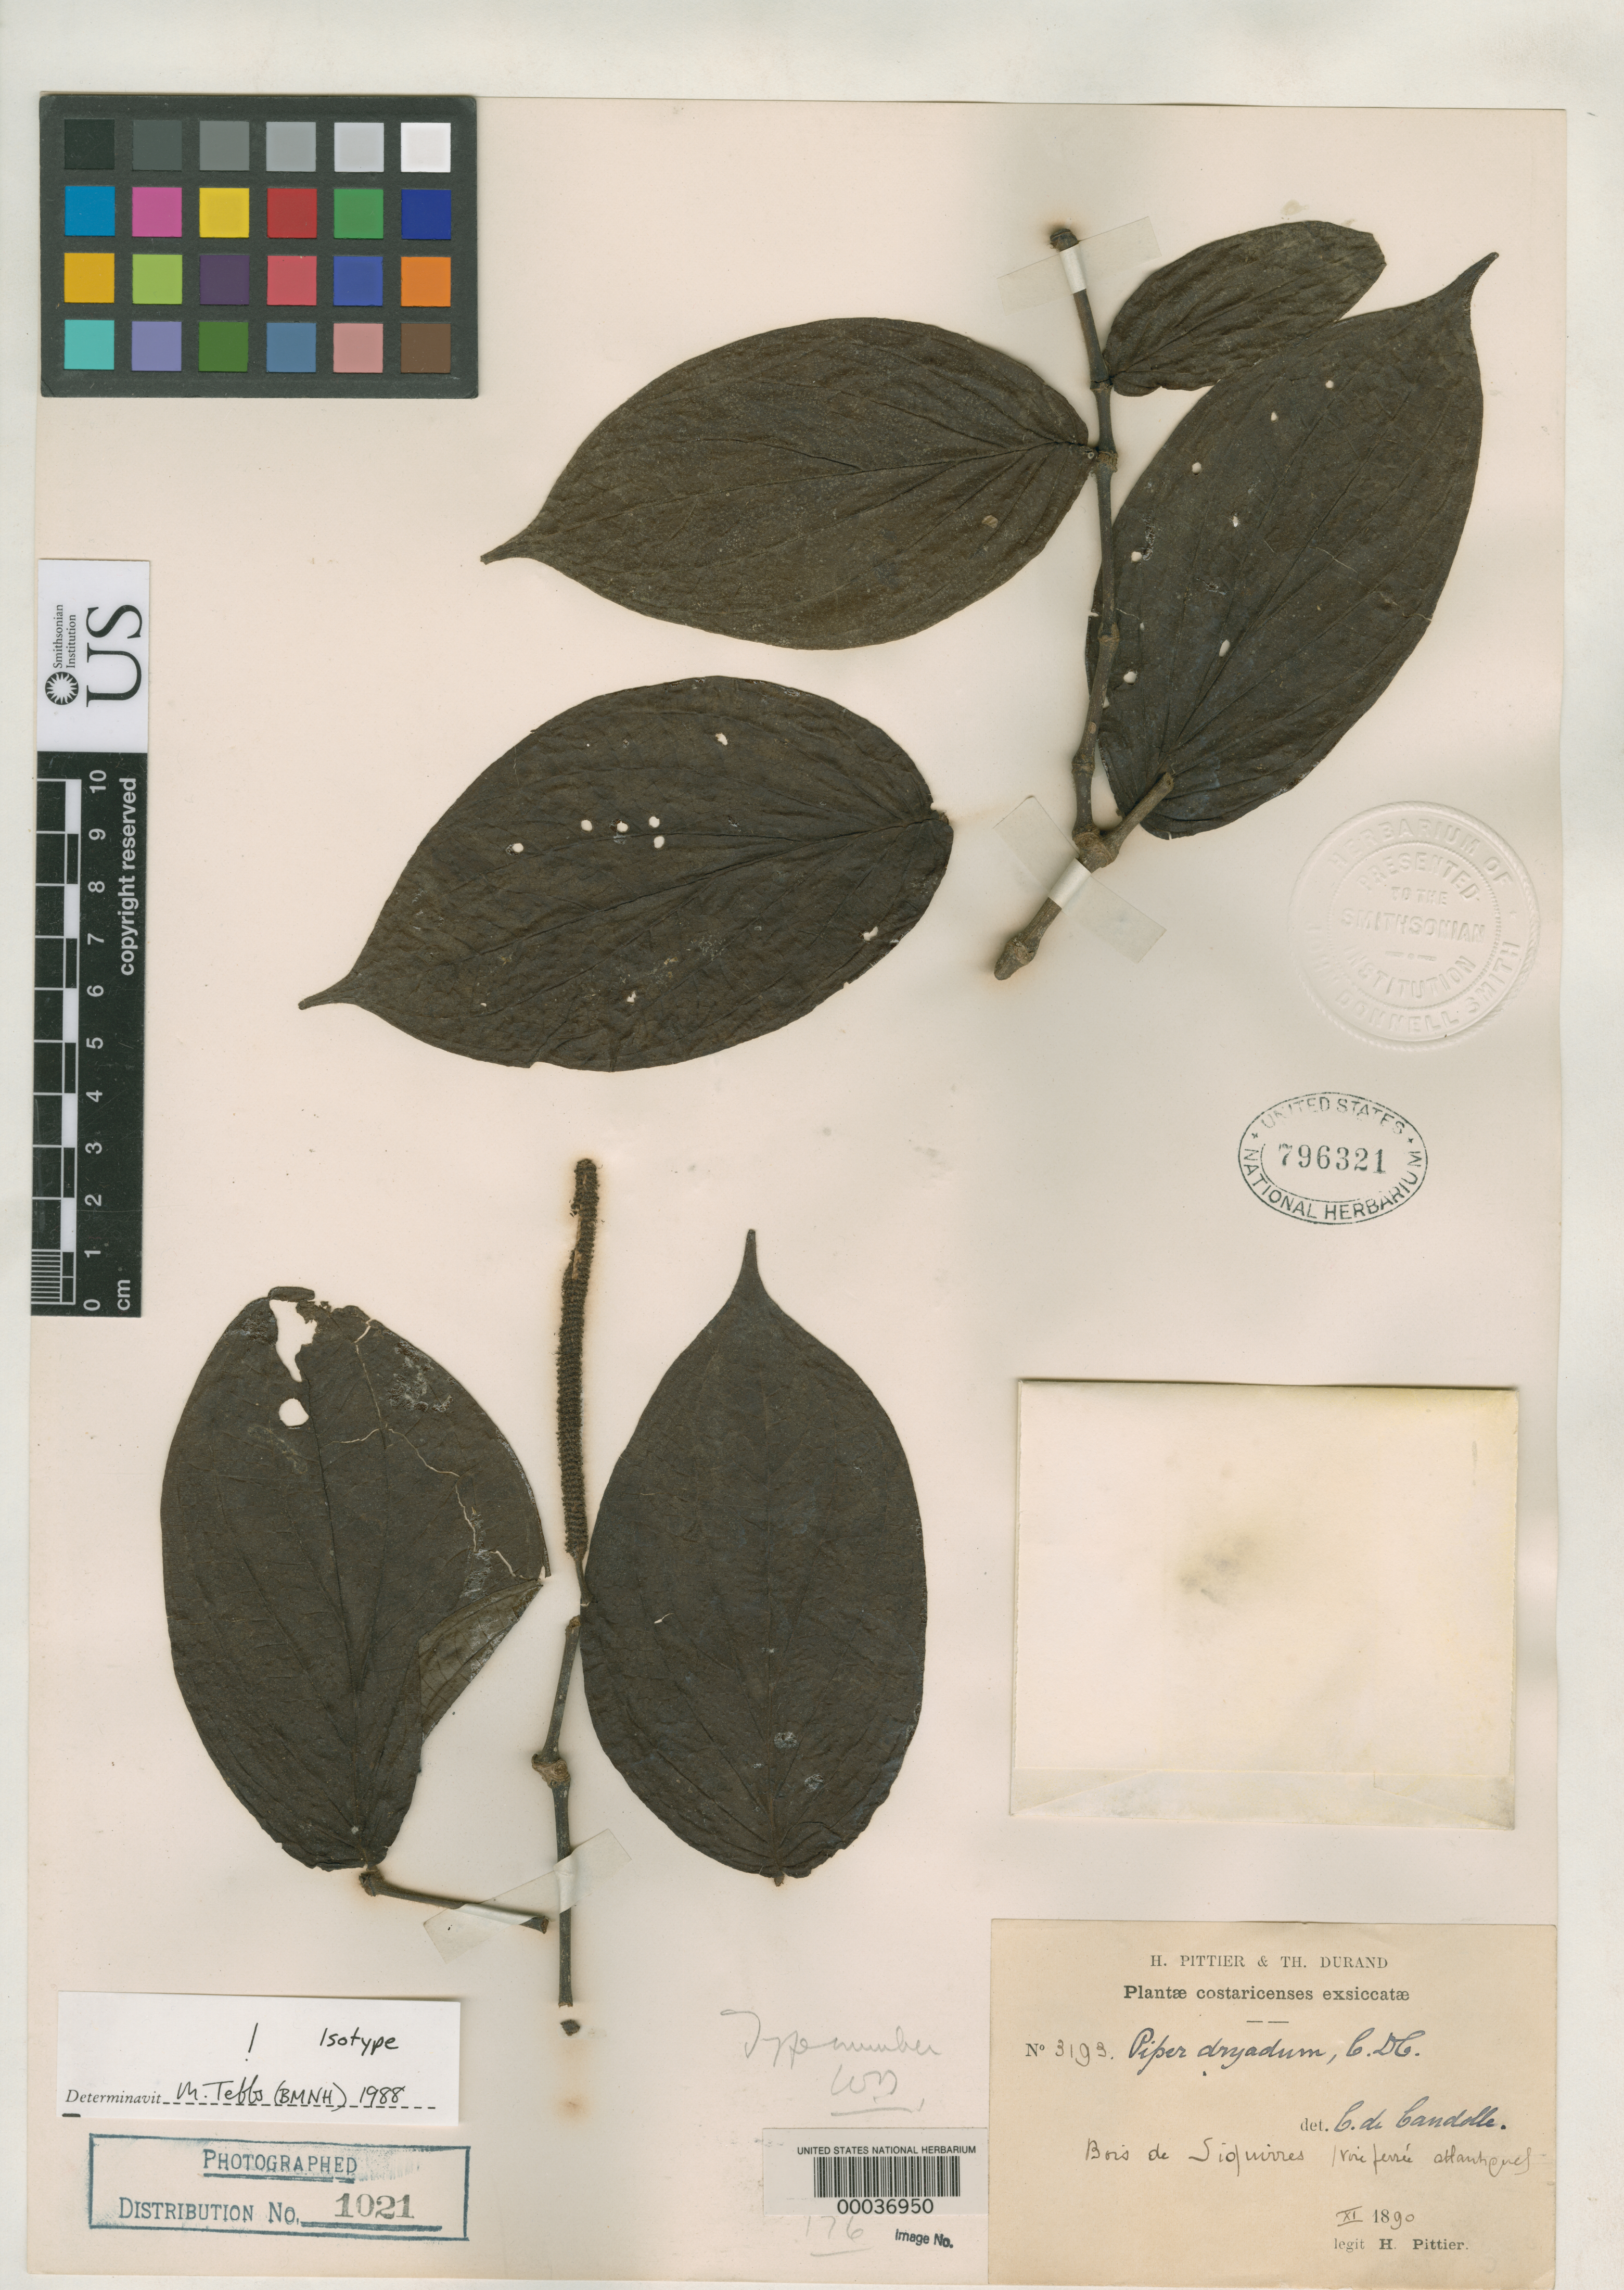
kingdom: Plantae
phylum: Tracheophyta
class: Magnoliopsida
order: Piperales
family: Piperaceae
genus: Piper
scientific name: Piper dryadum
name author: C. DC.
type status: Isotype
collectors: H. F. Pittier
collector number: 3193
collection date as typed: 20 Nov 1890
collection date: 1890-11-20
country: Costa Rica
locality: Near Siquirres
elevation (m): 100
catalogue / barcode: US 796321